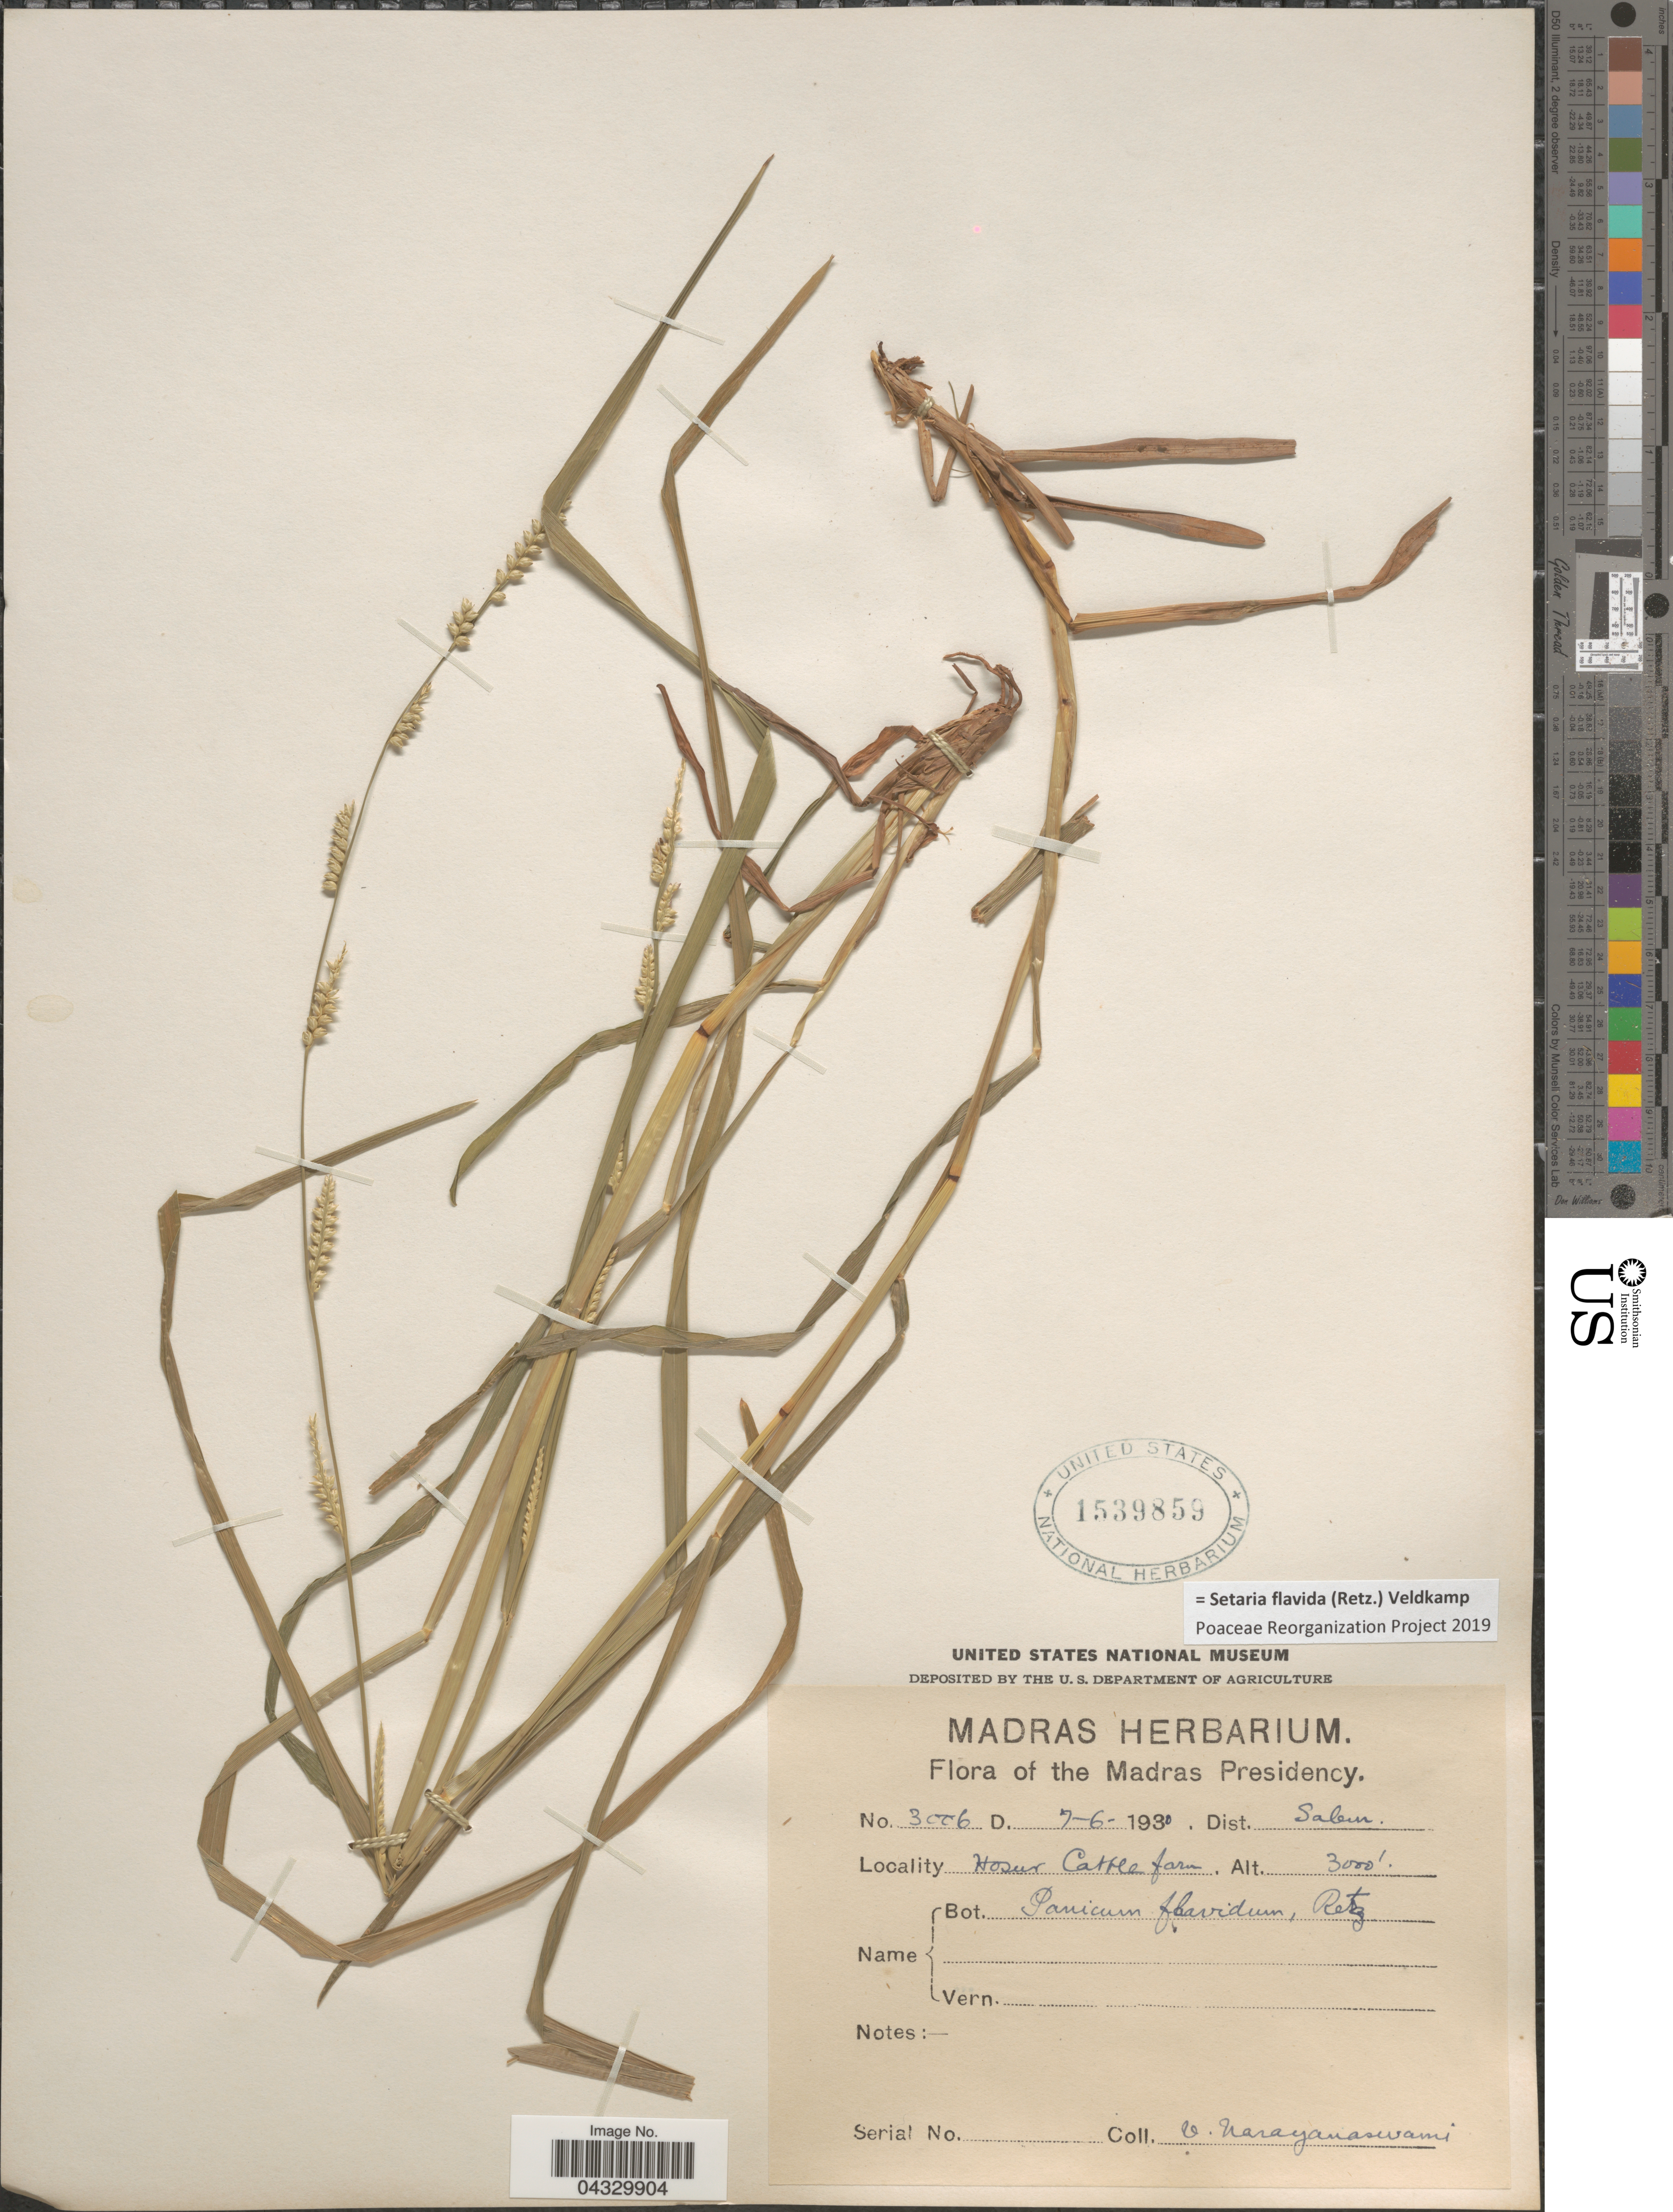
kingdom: Plantae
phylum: Tracheophyta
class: Liliopsida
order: Poales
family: Poaceae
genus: Setaria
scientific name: Setaria flavida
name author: (Retz.) Veldkamp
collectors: V. Narayanaswami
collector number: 3006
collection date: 1930-06-07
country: India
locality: Madras Presidency. Dist. Salem. Hosur Cattle farm.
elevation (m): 914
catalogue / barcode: US 1539859